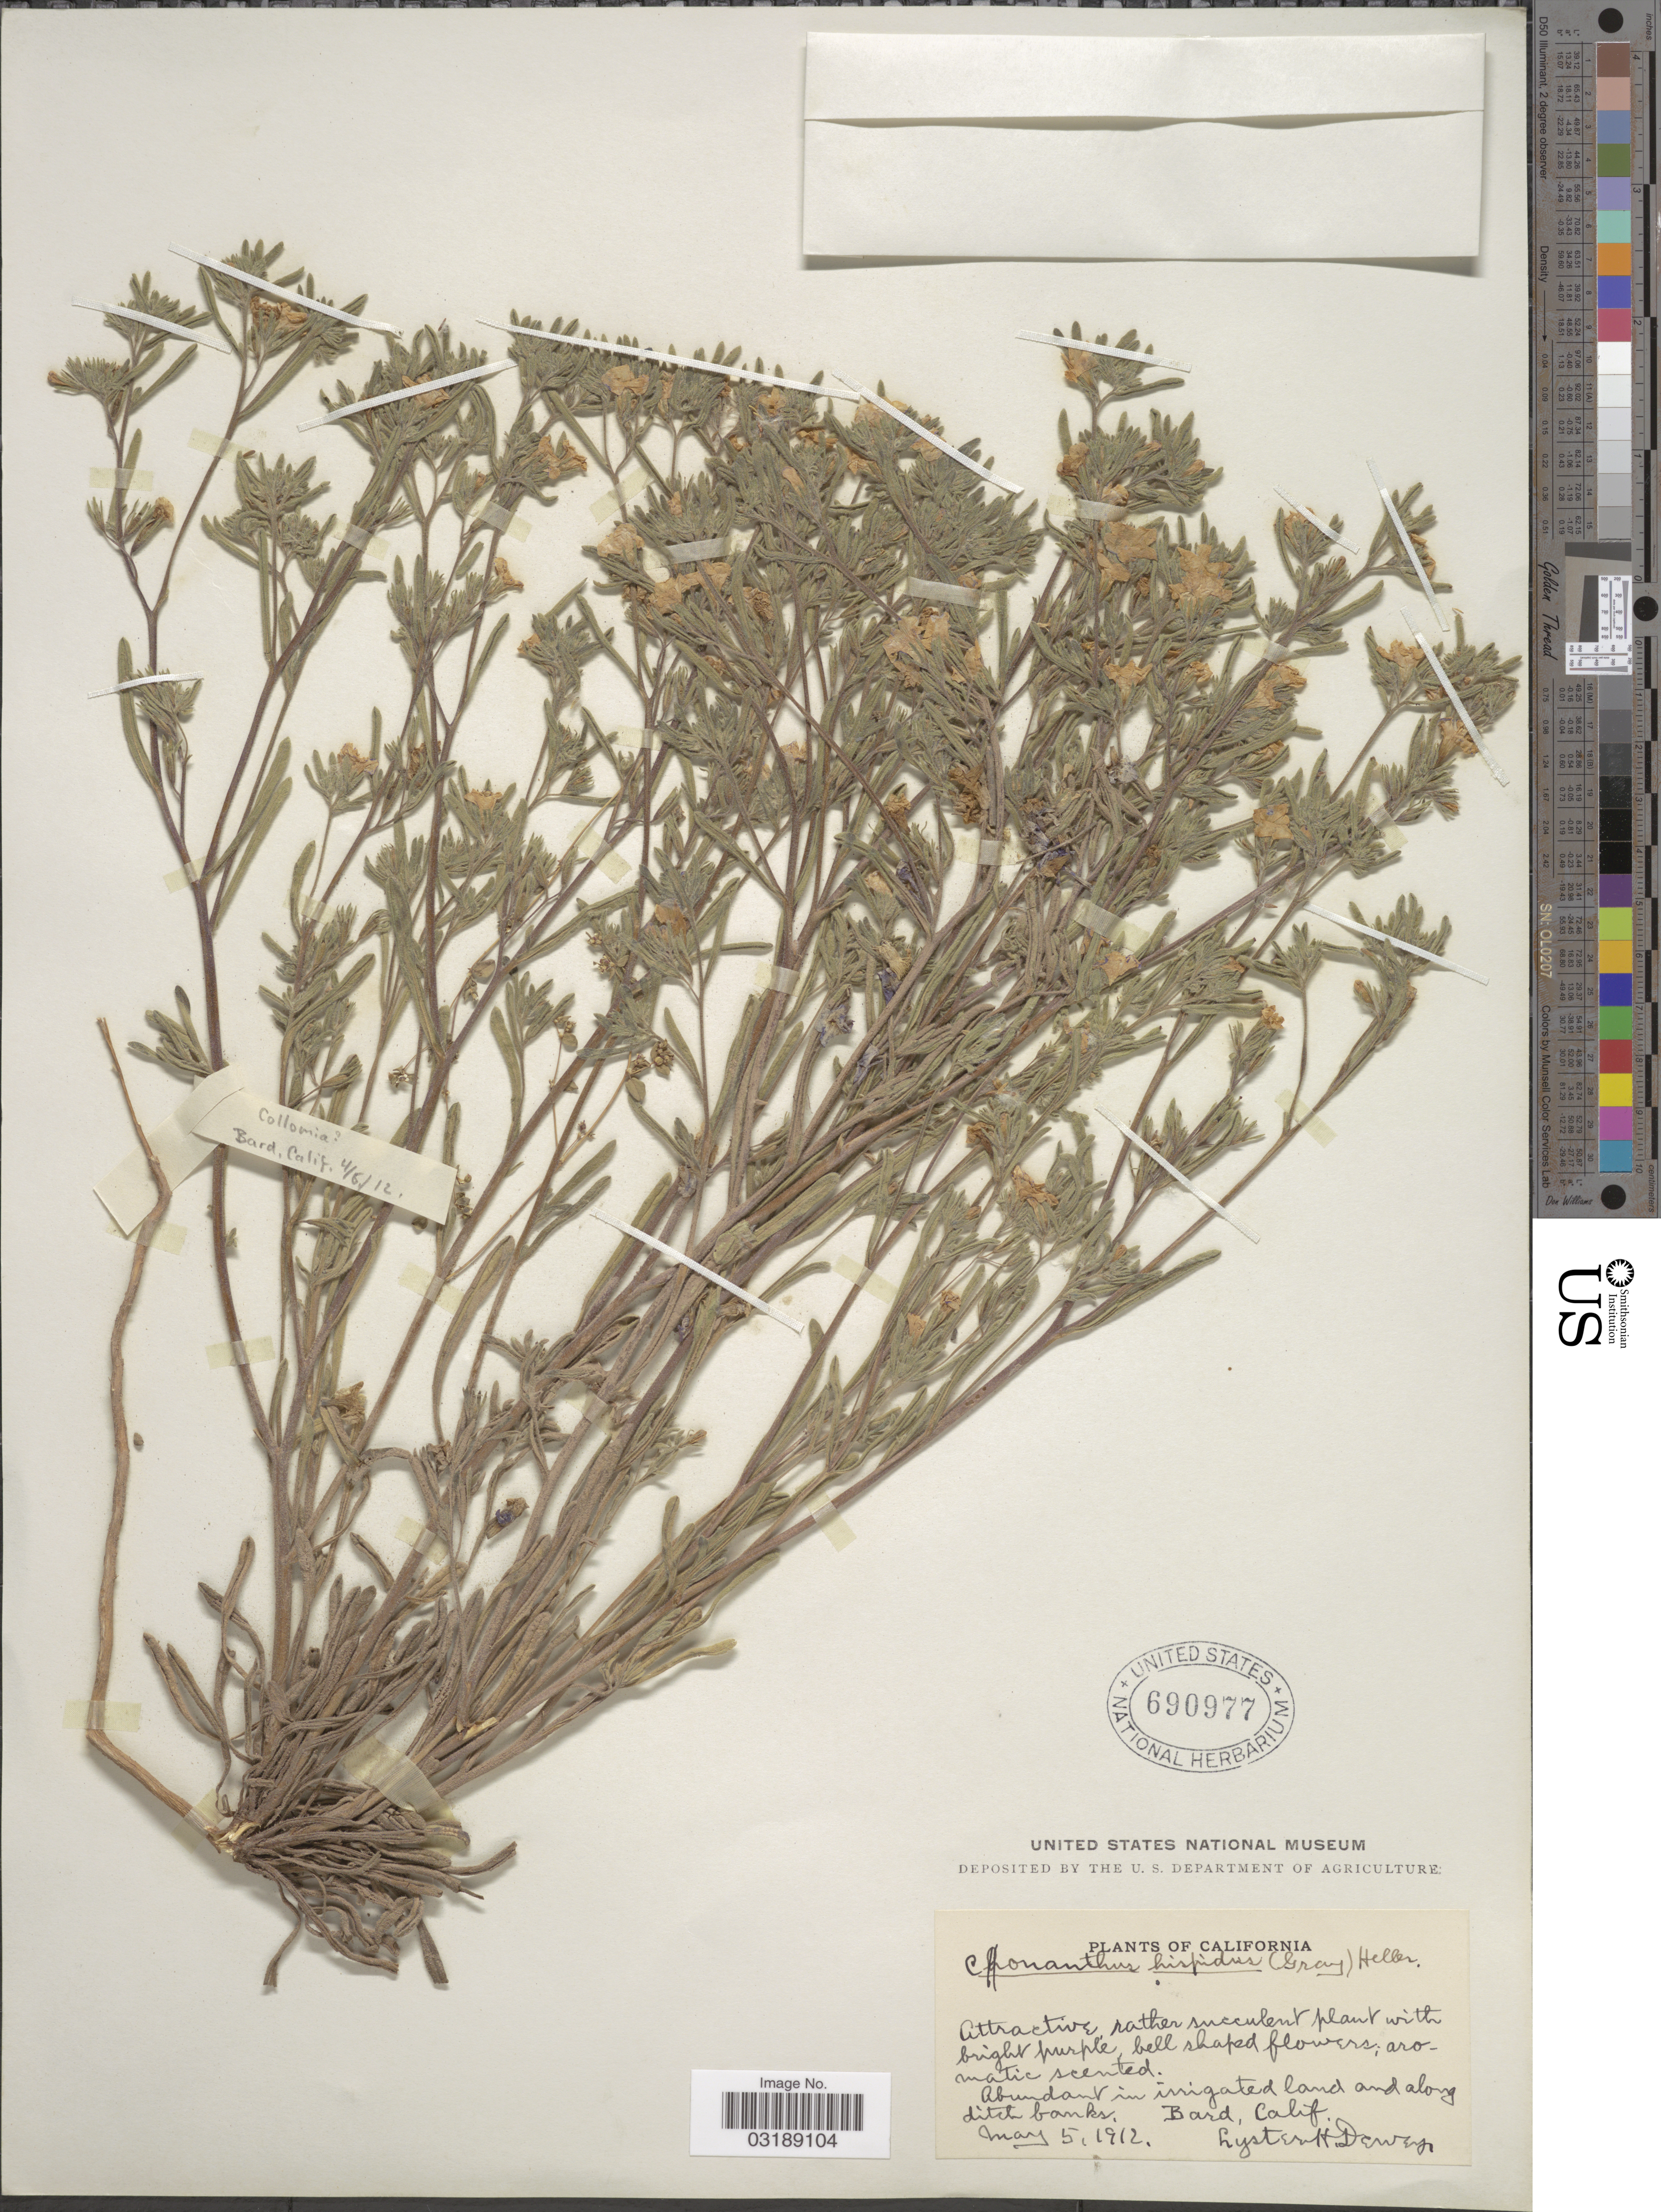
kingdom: Plantae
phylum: Tracheophyta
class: Magnoliopsida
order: Boraginales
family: Namaceae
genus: Nama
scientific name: Nama hispida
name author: A. Gray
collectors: L. H. Dewey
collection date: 1912-05-05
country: United States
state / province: California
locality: Abundant in irrigated land and along ditch banks, Bard, Calif.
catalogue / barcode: US 690977